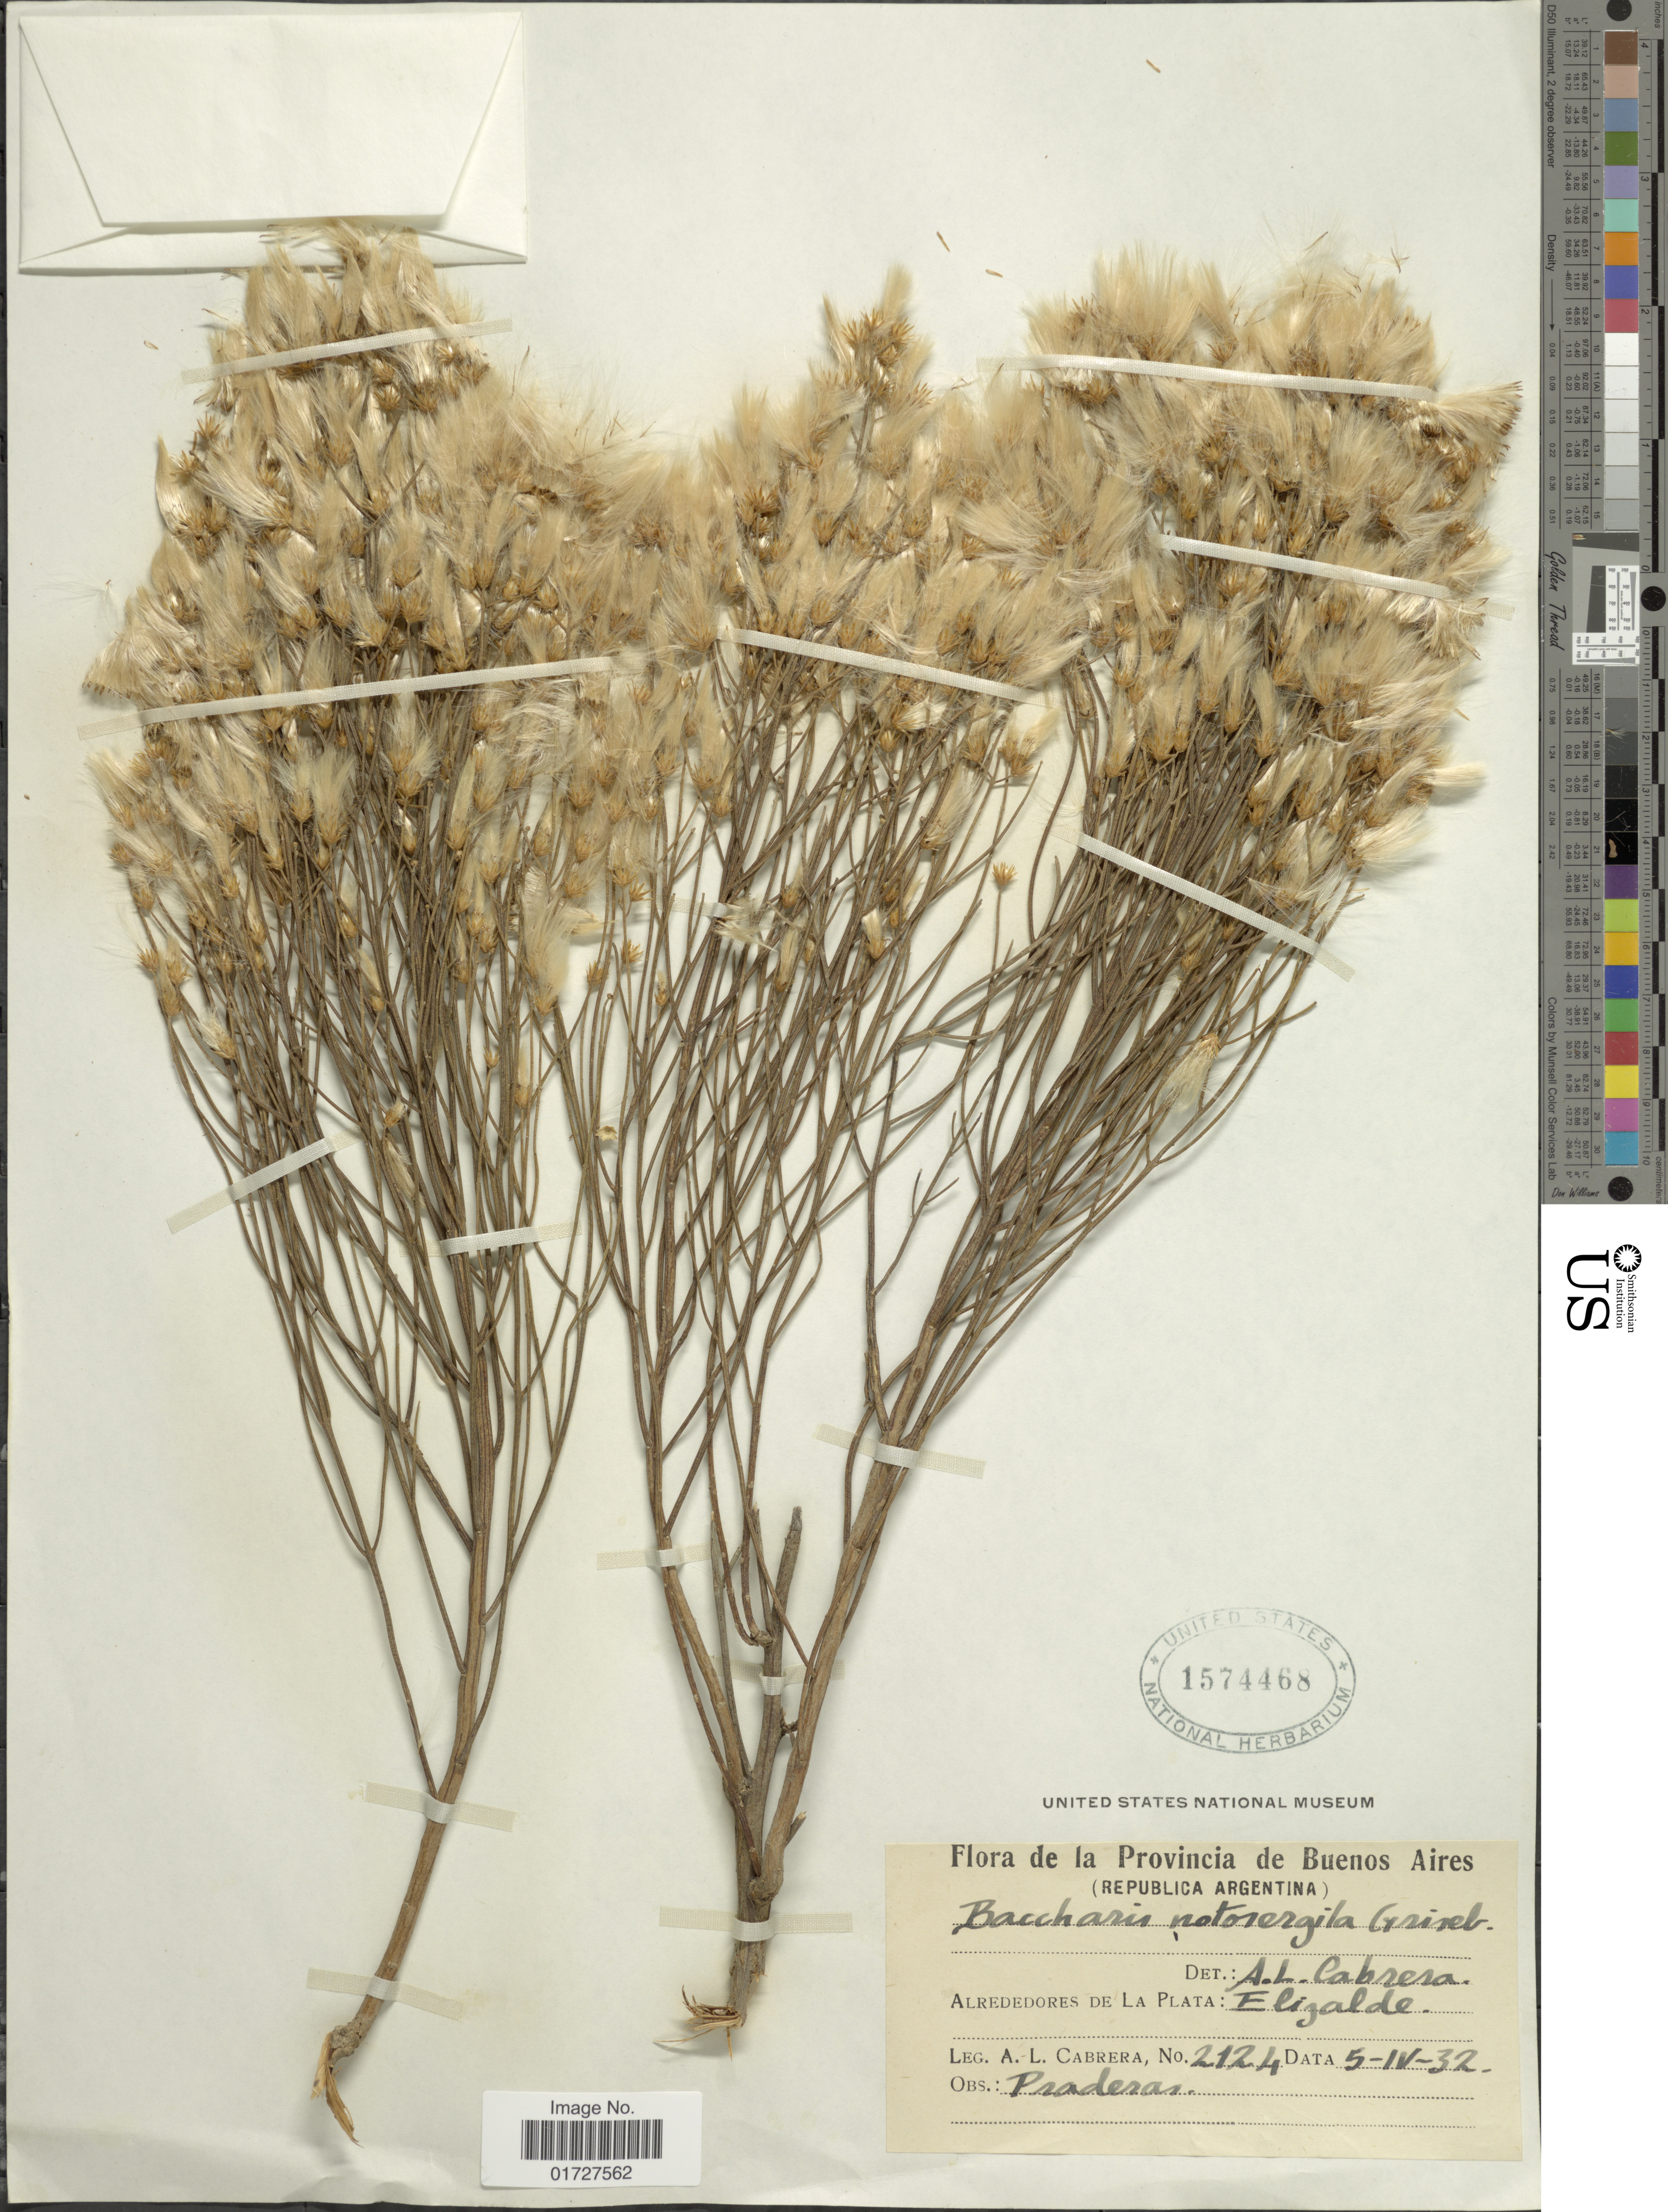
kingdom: Plantae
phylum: Tracheophyta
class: Magnoliopsida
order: Asterales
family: Asteraceae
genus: Baccharis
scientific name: Baccharis notosergila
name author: Griseb.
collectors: A. L. Cabrera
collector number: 2124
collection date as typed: Transcribed d/m/y: 5/4/32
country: Argentina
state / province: Buenos Aires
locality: Republica Argentina, alrededores de La Plata, Elizalde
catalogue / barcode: US 1574468